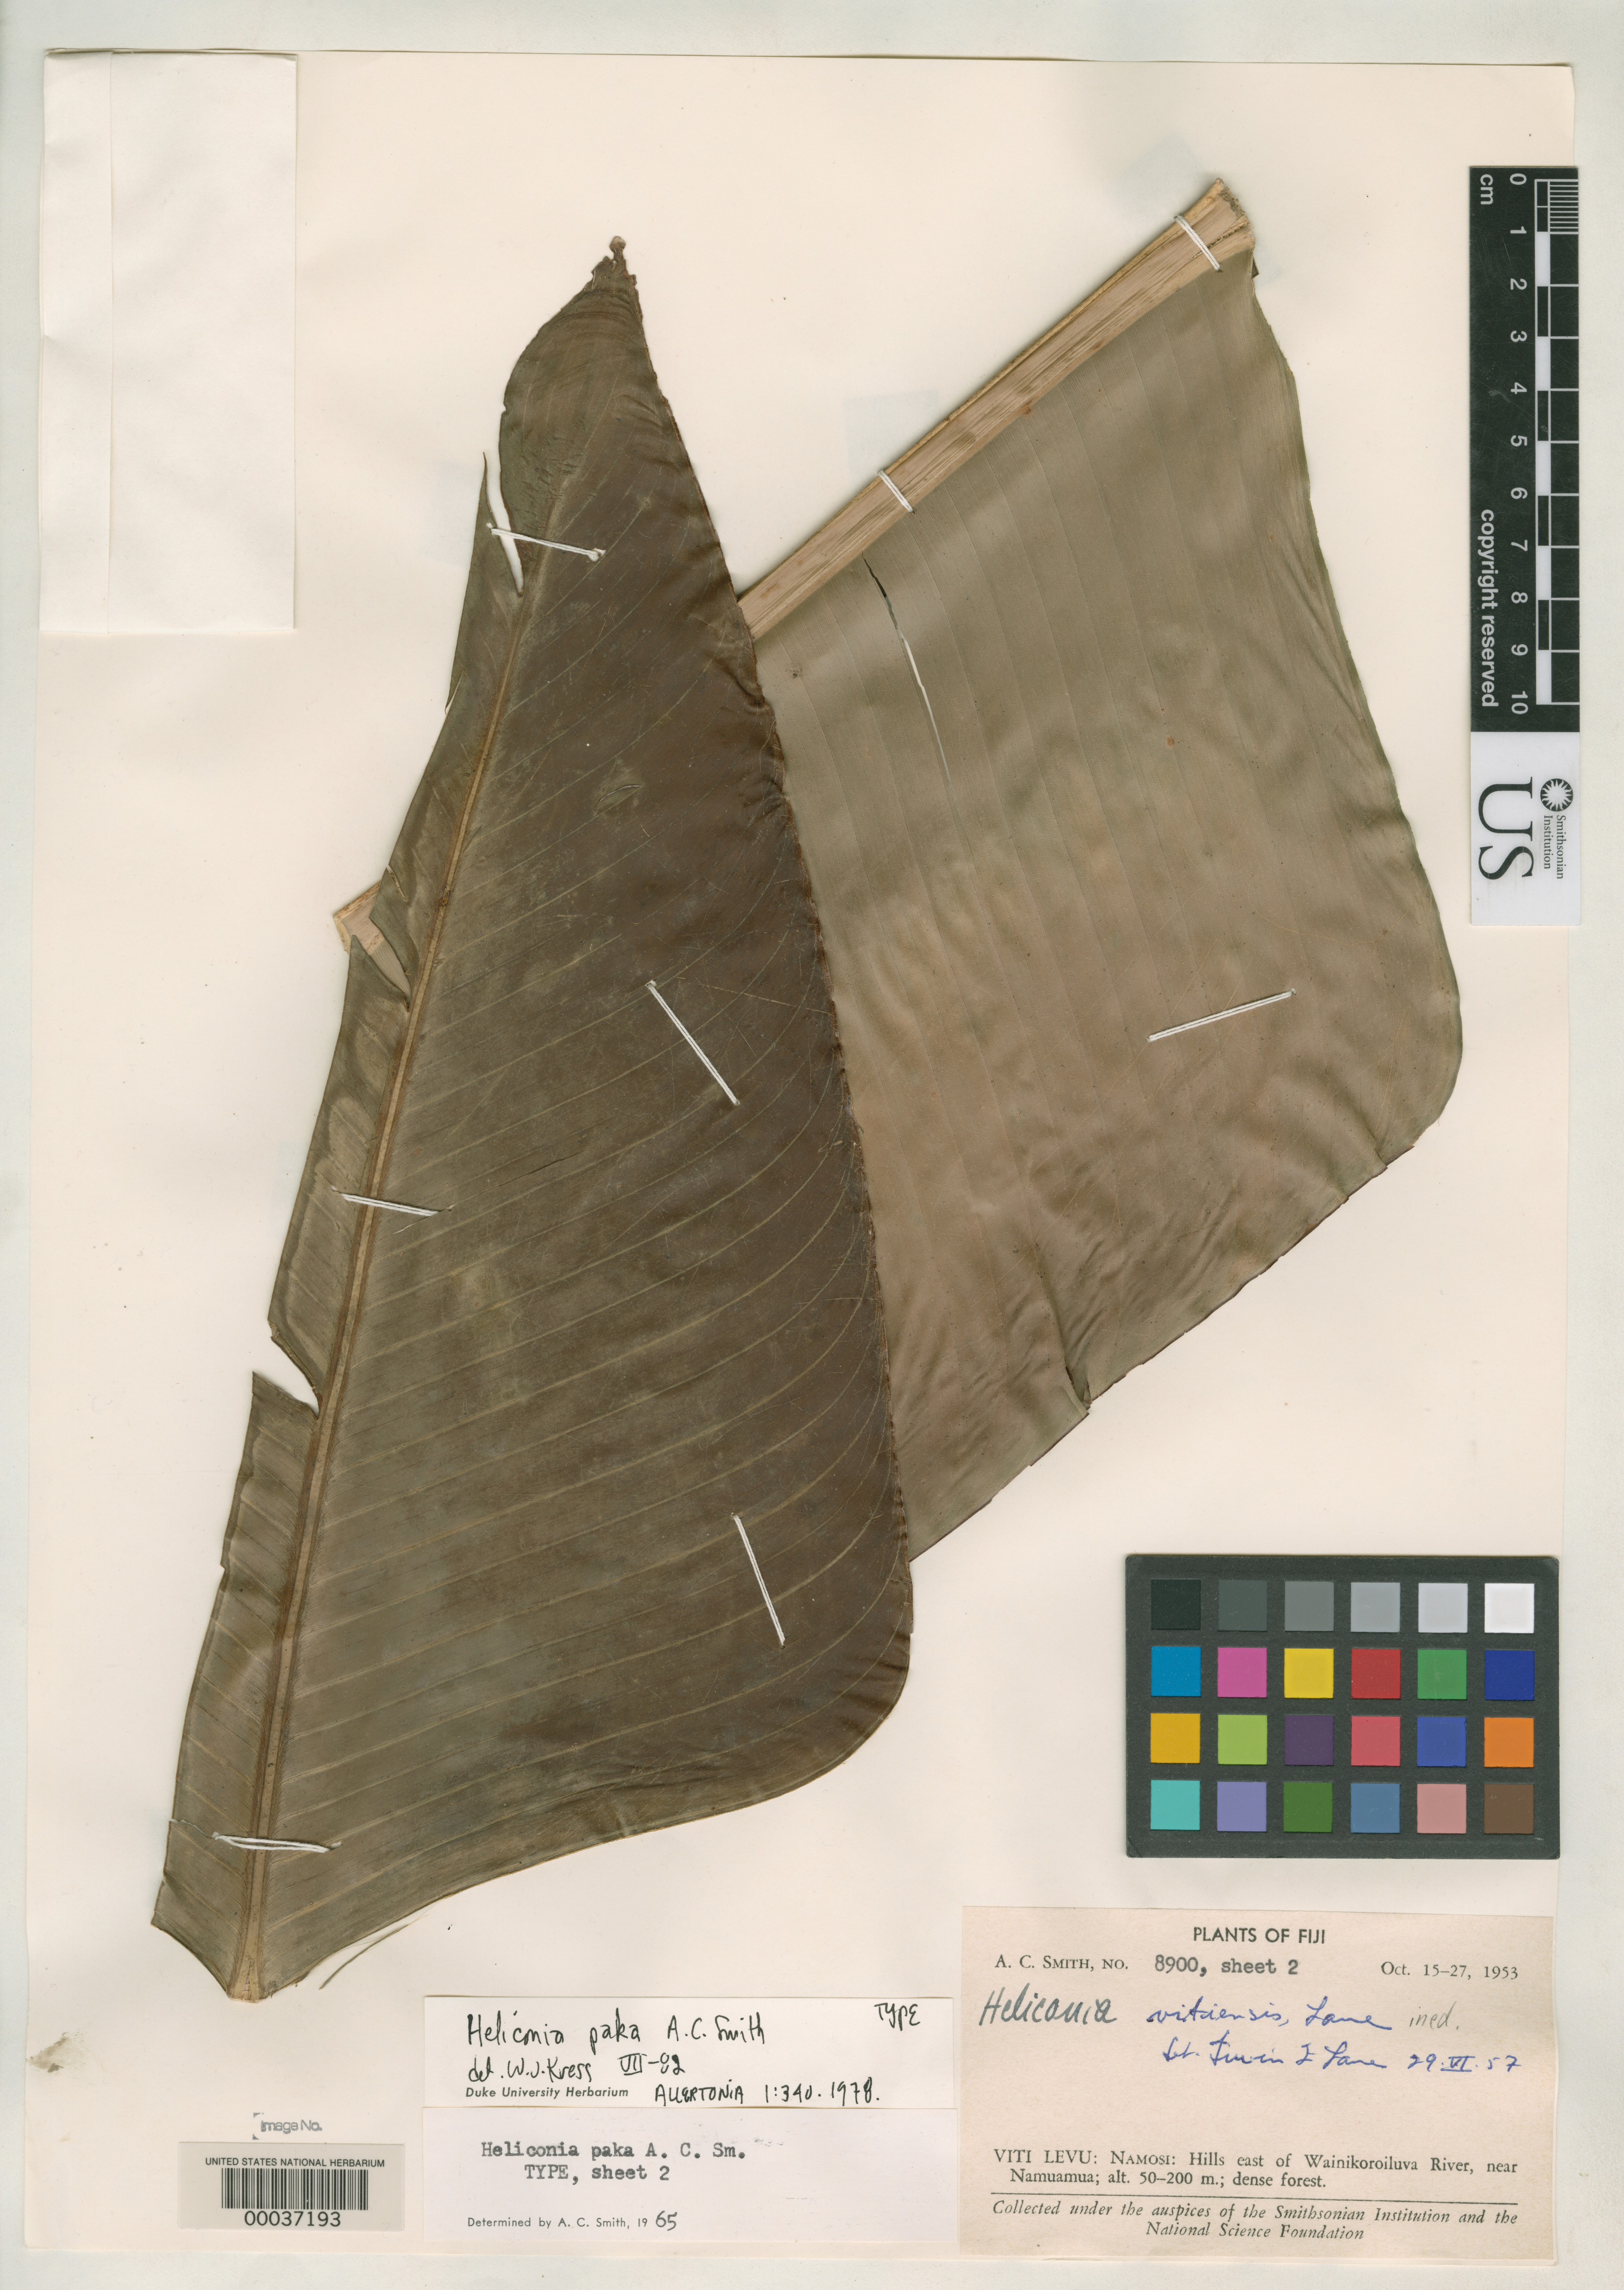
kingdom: Plantae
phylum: Tracheophyta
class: Liliopsida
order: Zingiberales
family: Heliconiaceae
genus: Heliconia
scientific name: Heliconia paka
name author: A.C. Sm.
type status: Holotype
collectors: A. C. Smith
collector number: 8900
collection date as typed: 15 Oct 1953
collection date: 1953-10-15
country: Fiji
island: Viti Levu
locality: Namosi, E of Wainikoroiluva River, near Namuamua. [Viti Levu Group]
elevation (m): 50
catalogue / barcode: US 2191517